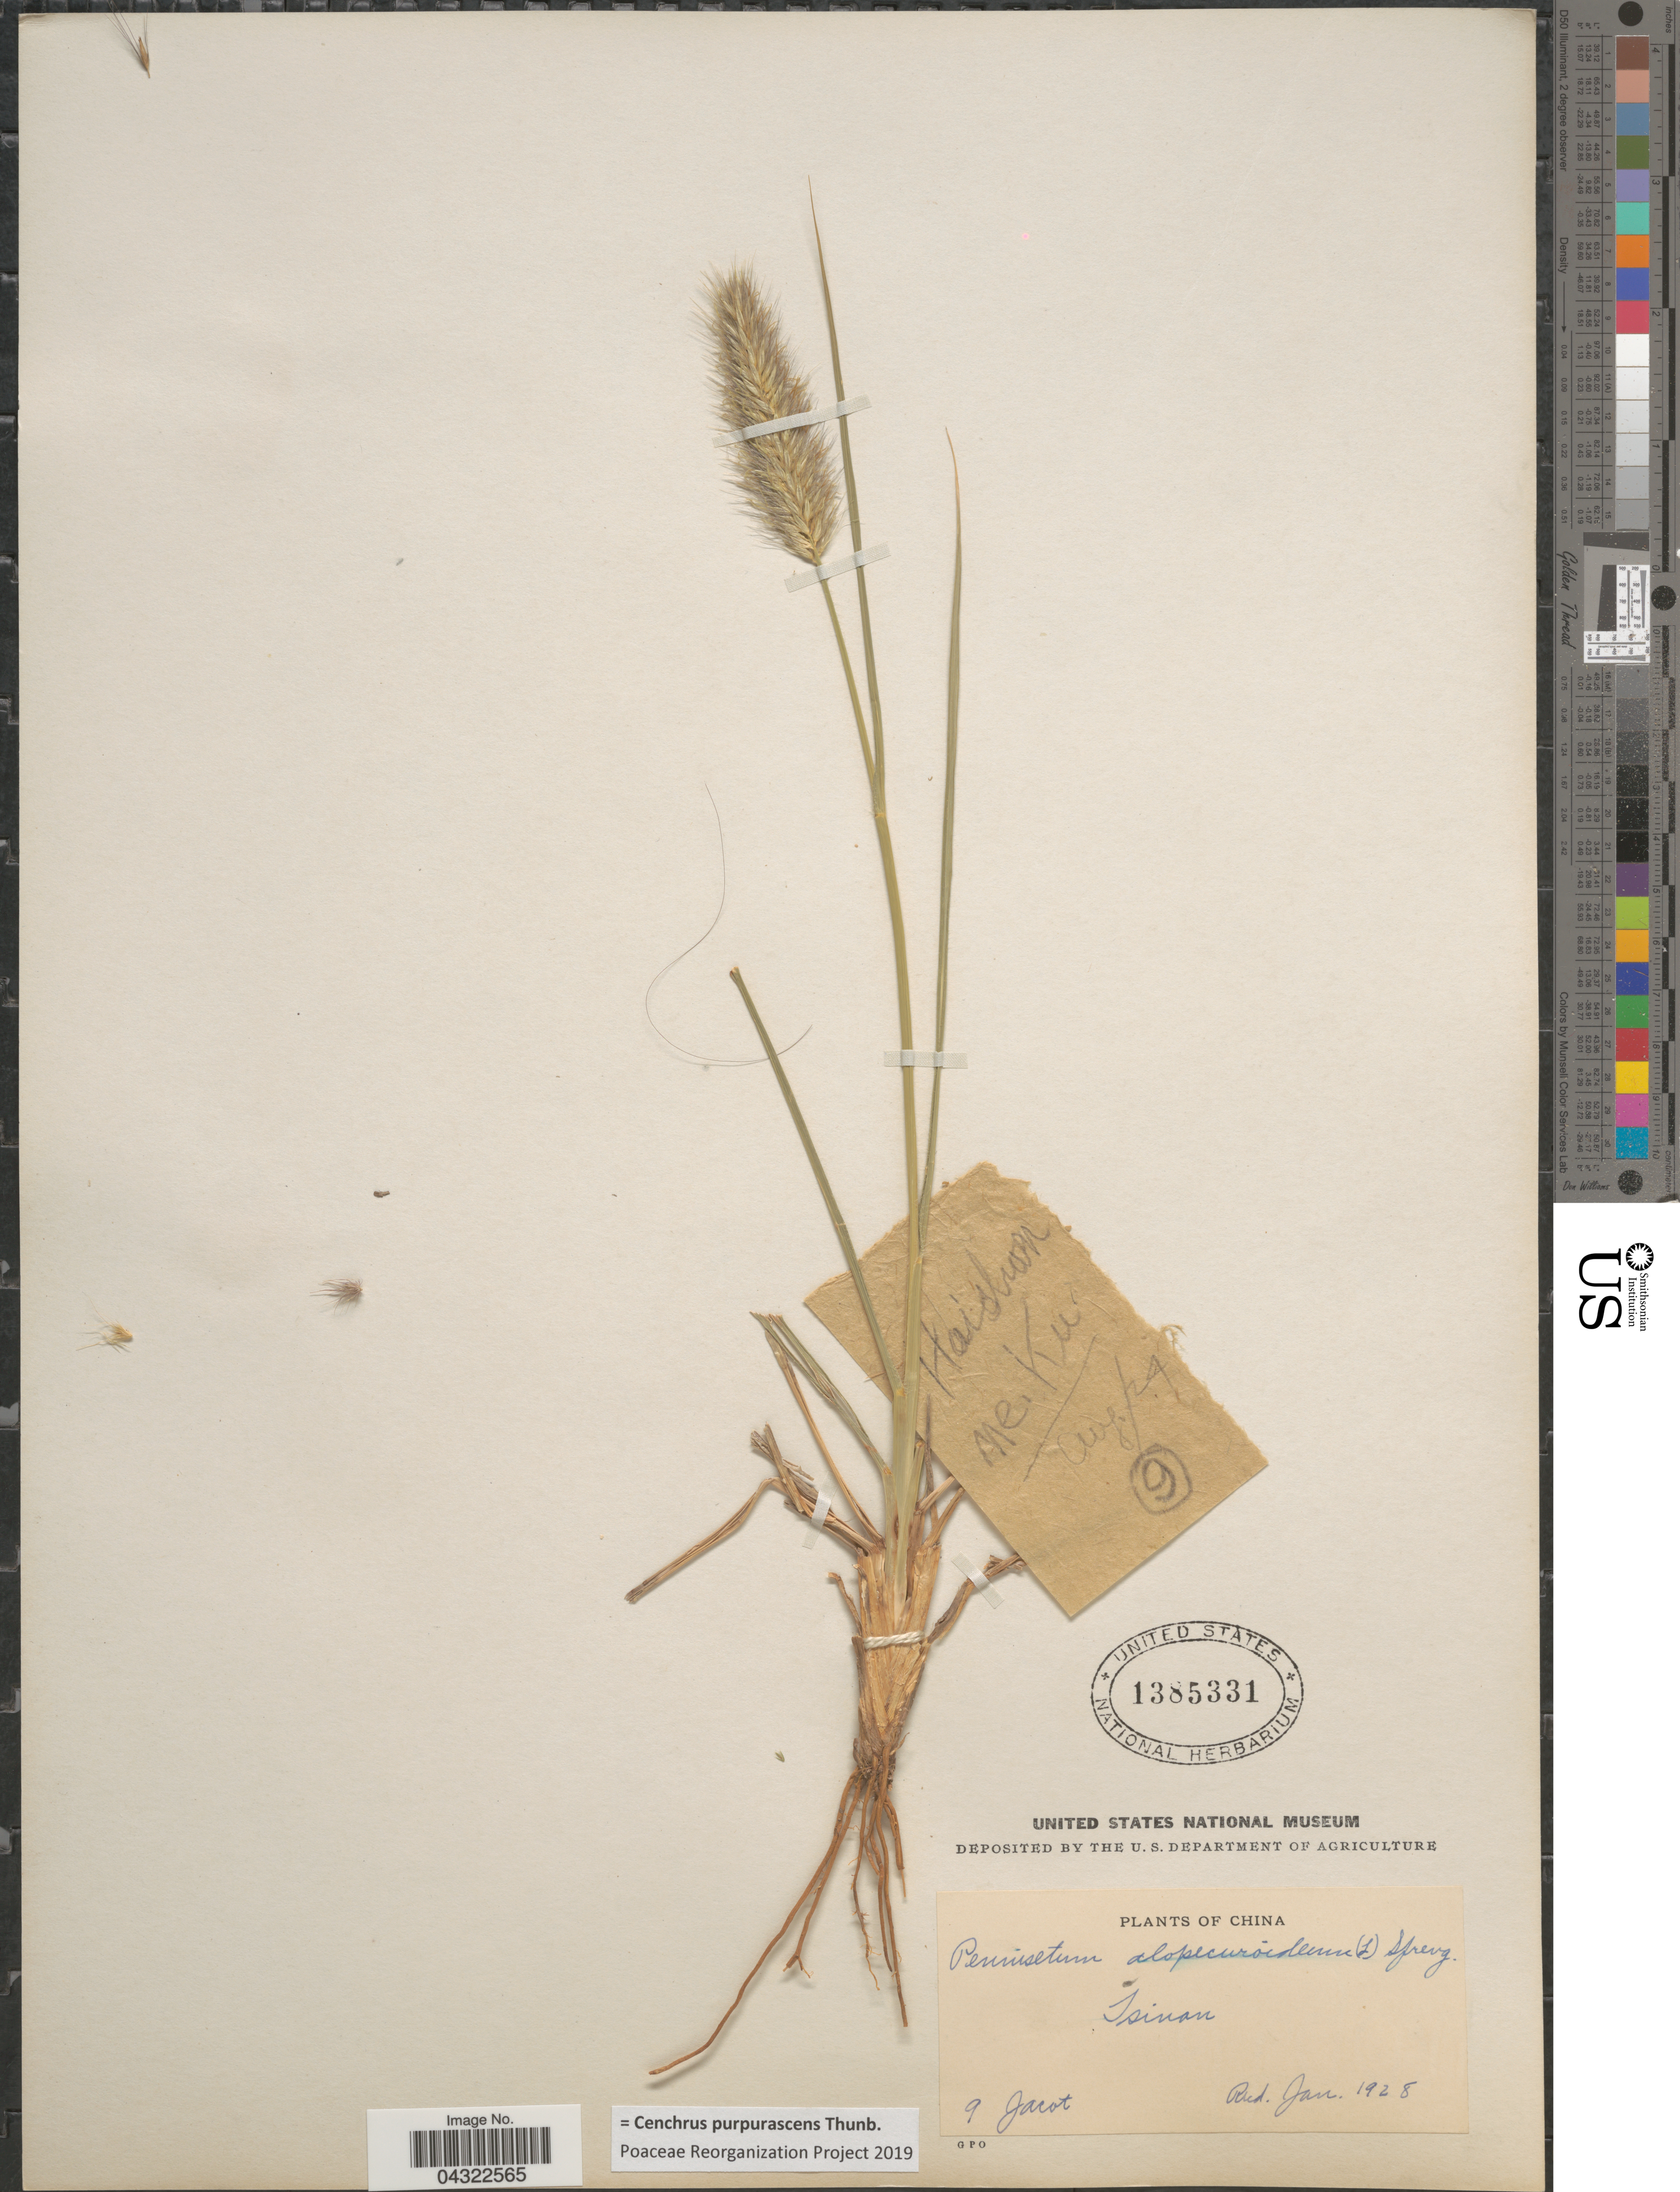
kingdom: Plantae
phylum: Tracheophyta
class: Liliopsida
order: Poales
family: Poaceae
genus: Cenchrus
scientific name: Cenchrus purpurascens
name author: Thunb.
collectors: Jacot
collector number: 9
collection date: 1928-01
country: China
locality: Isinan.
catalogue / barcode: US 1385331